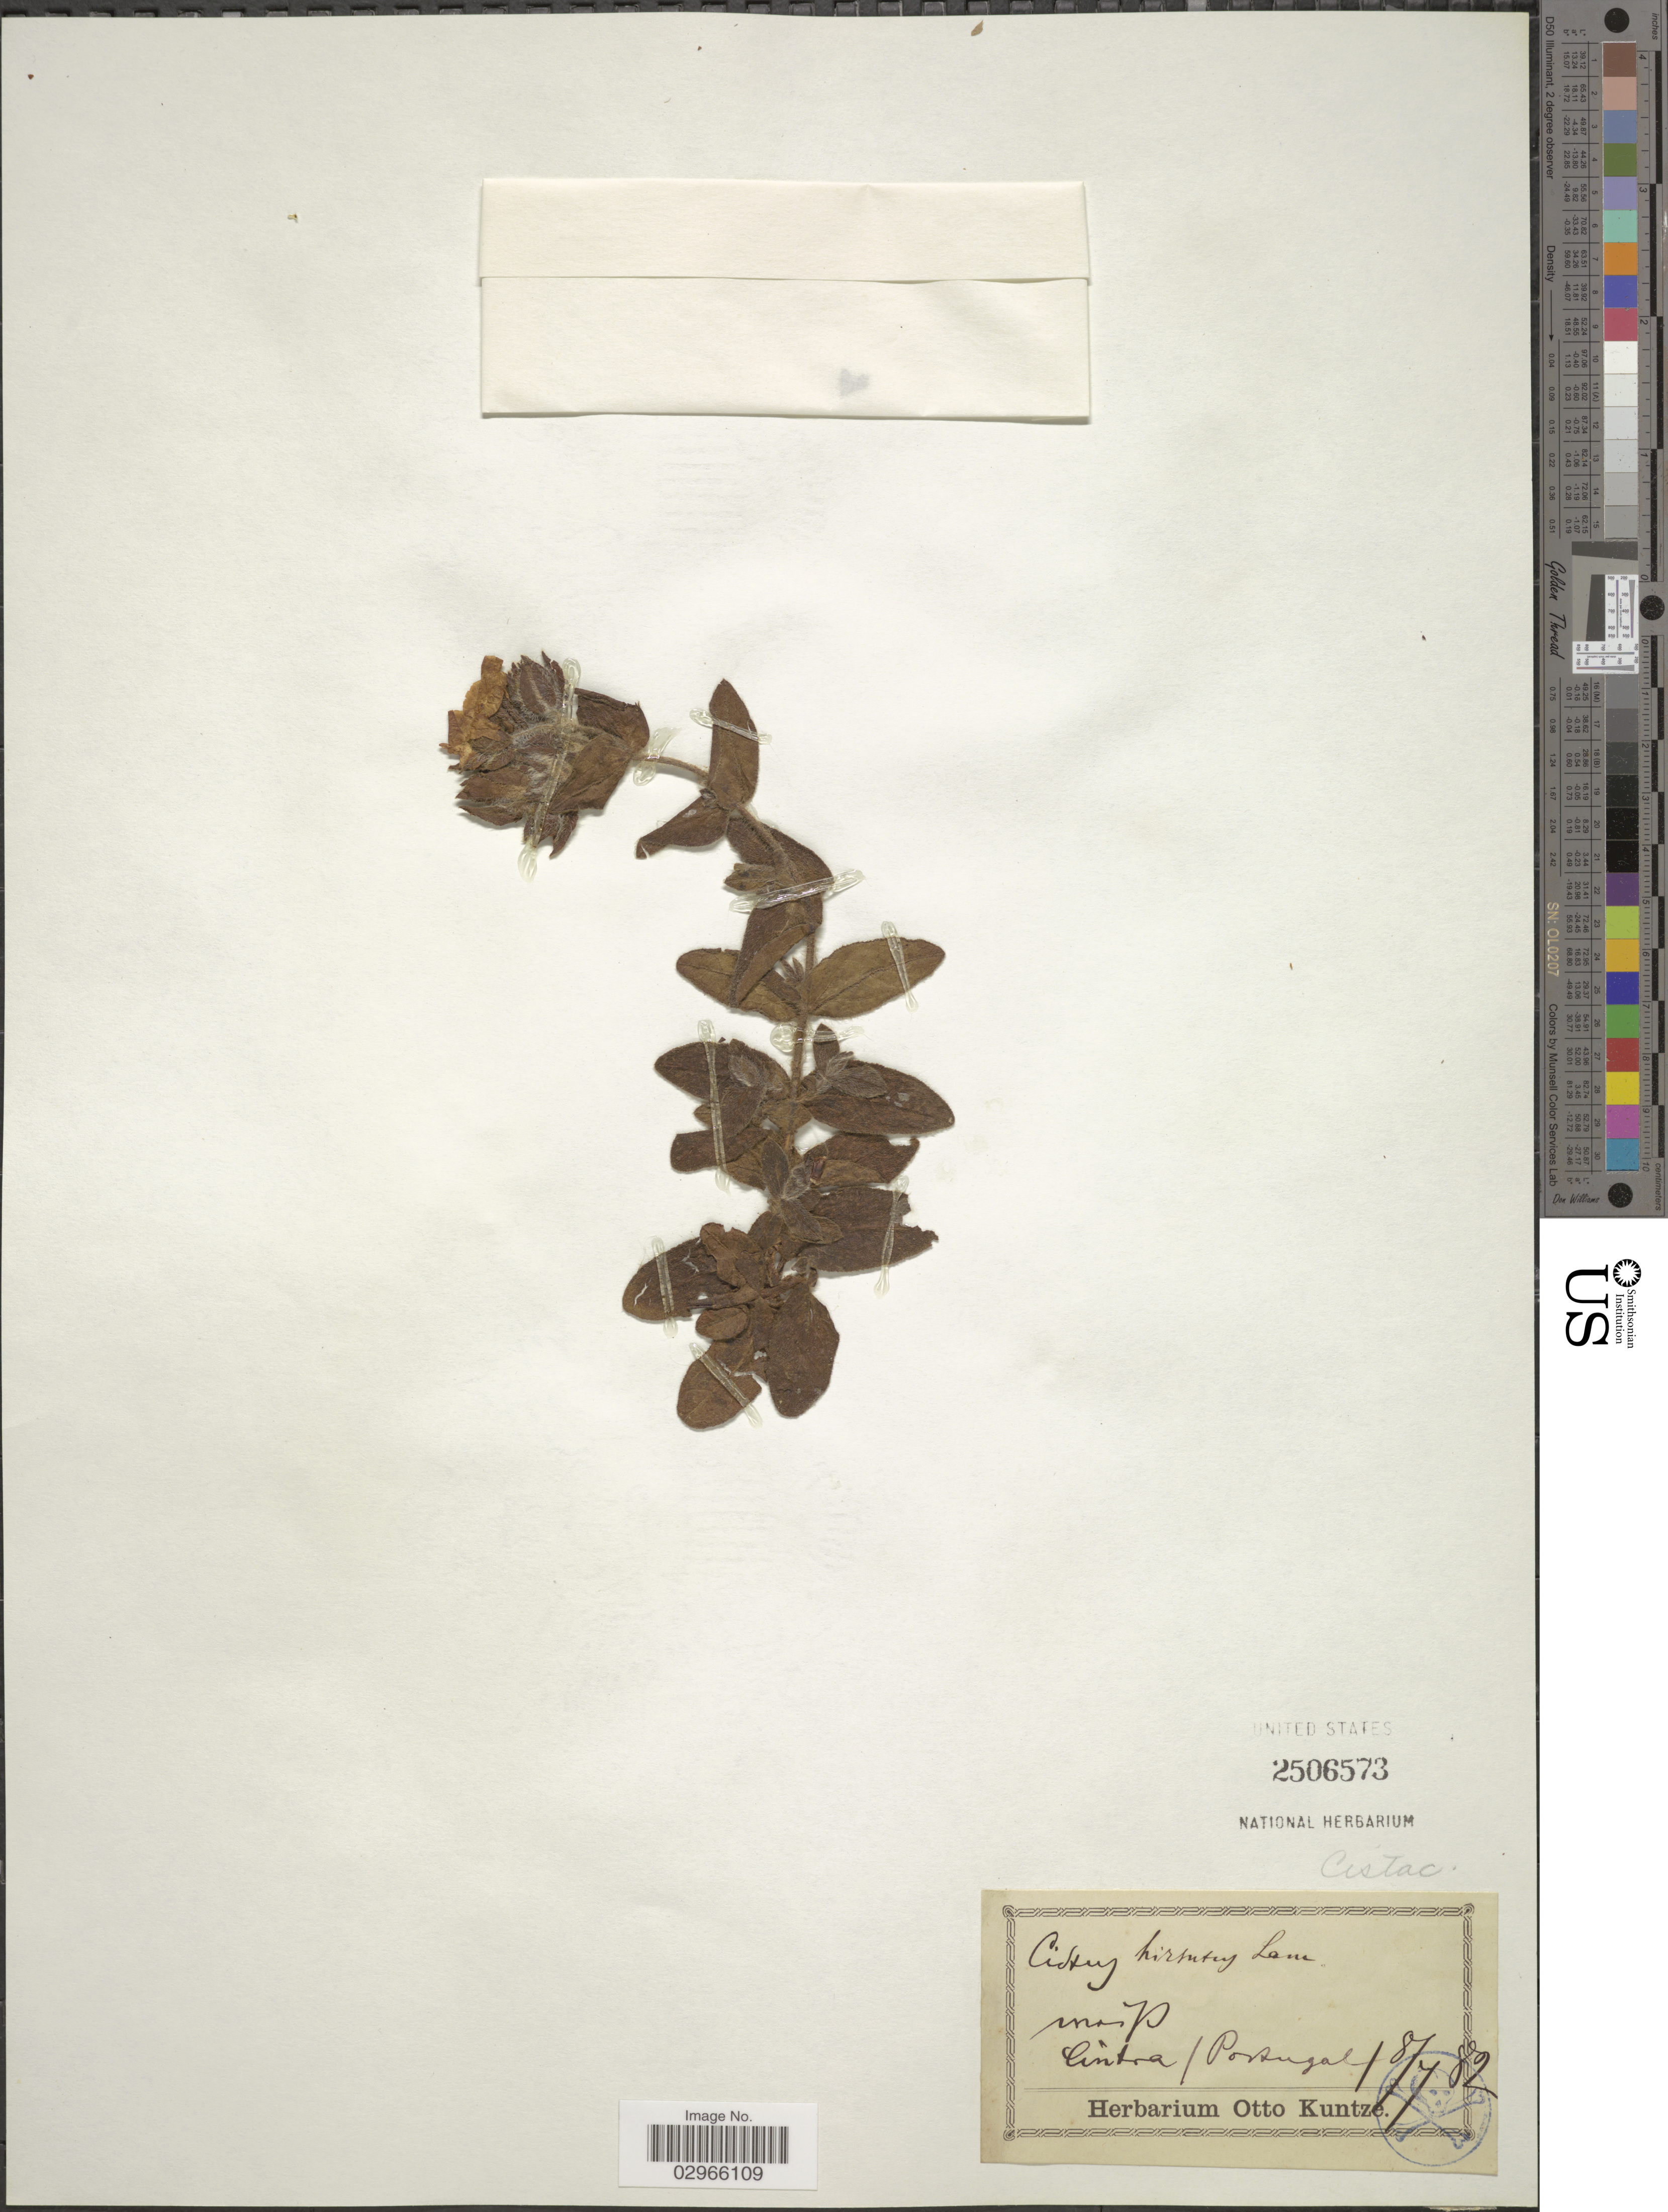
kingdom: Plantae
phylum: Tracheophyta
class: Magnoliopsida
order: Malvales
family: Cistaceae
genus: Cistus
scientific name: Cistus hirsutus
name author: Thuill.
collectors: ex herb. Otto Kuntze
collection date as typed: Transcribed d/m/y: 18/7/82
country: Portugal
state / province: Lisboa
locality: Cintra. [interpreted]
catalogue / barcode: US 2506573